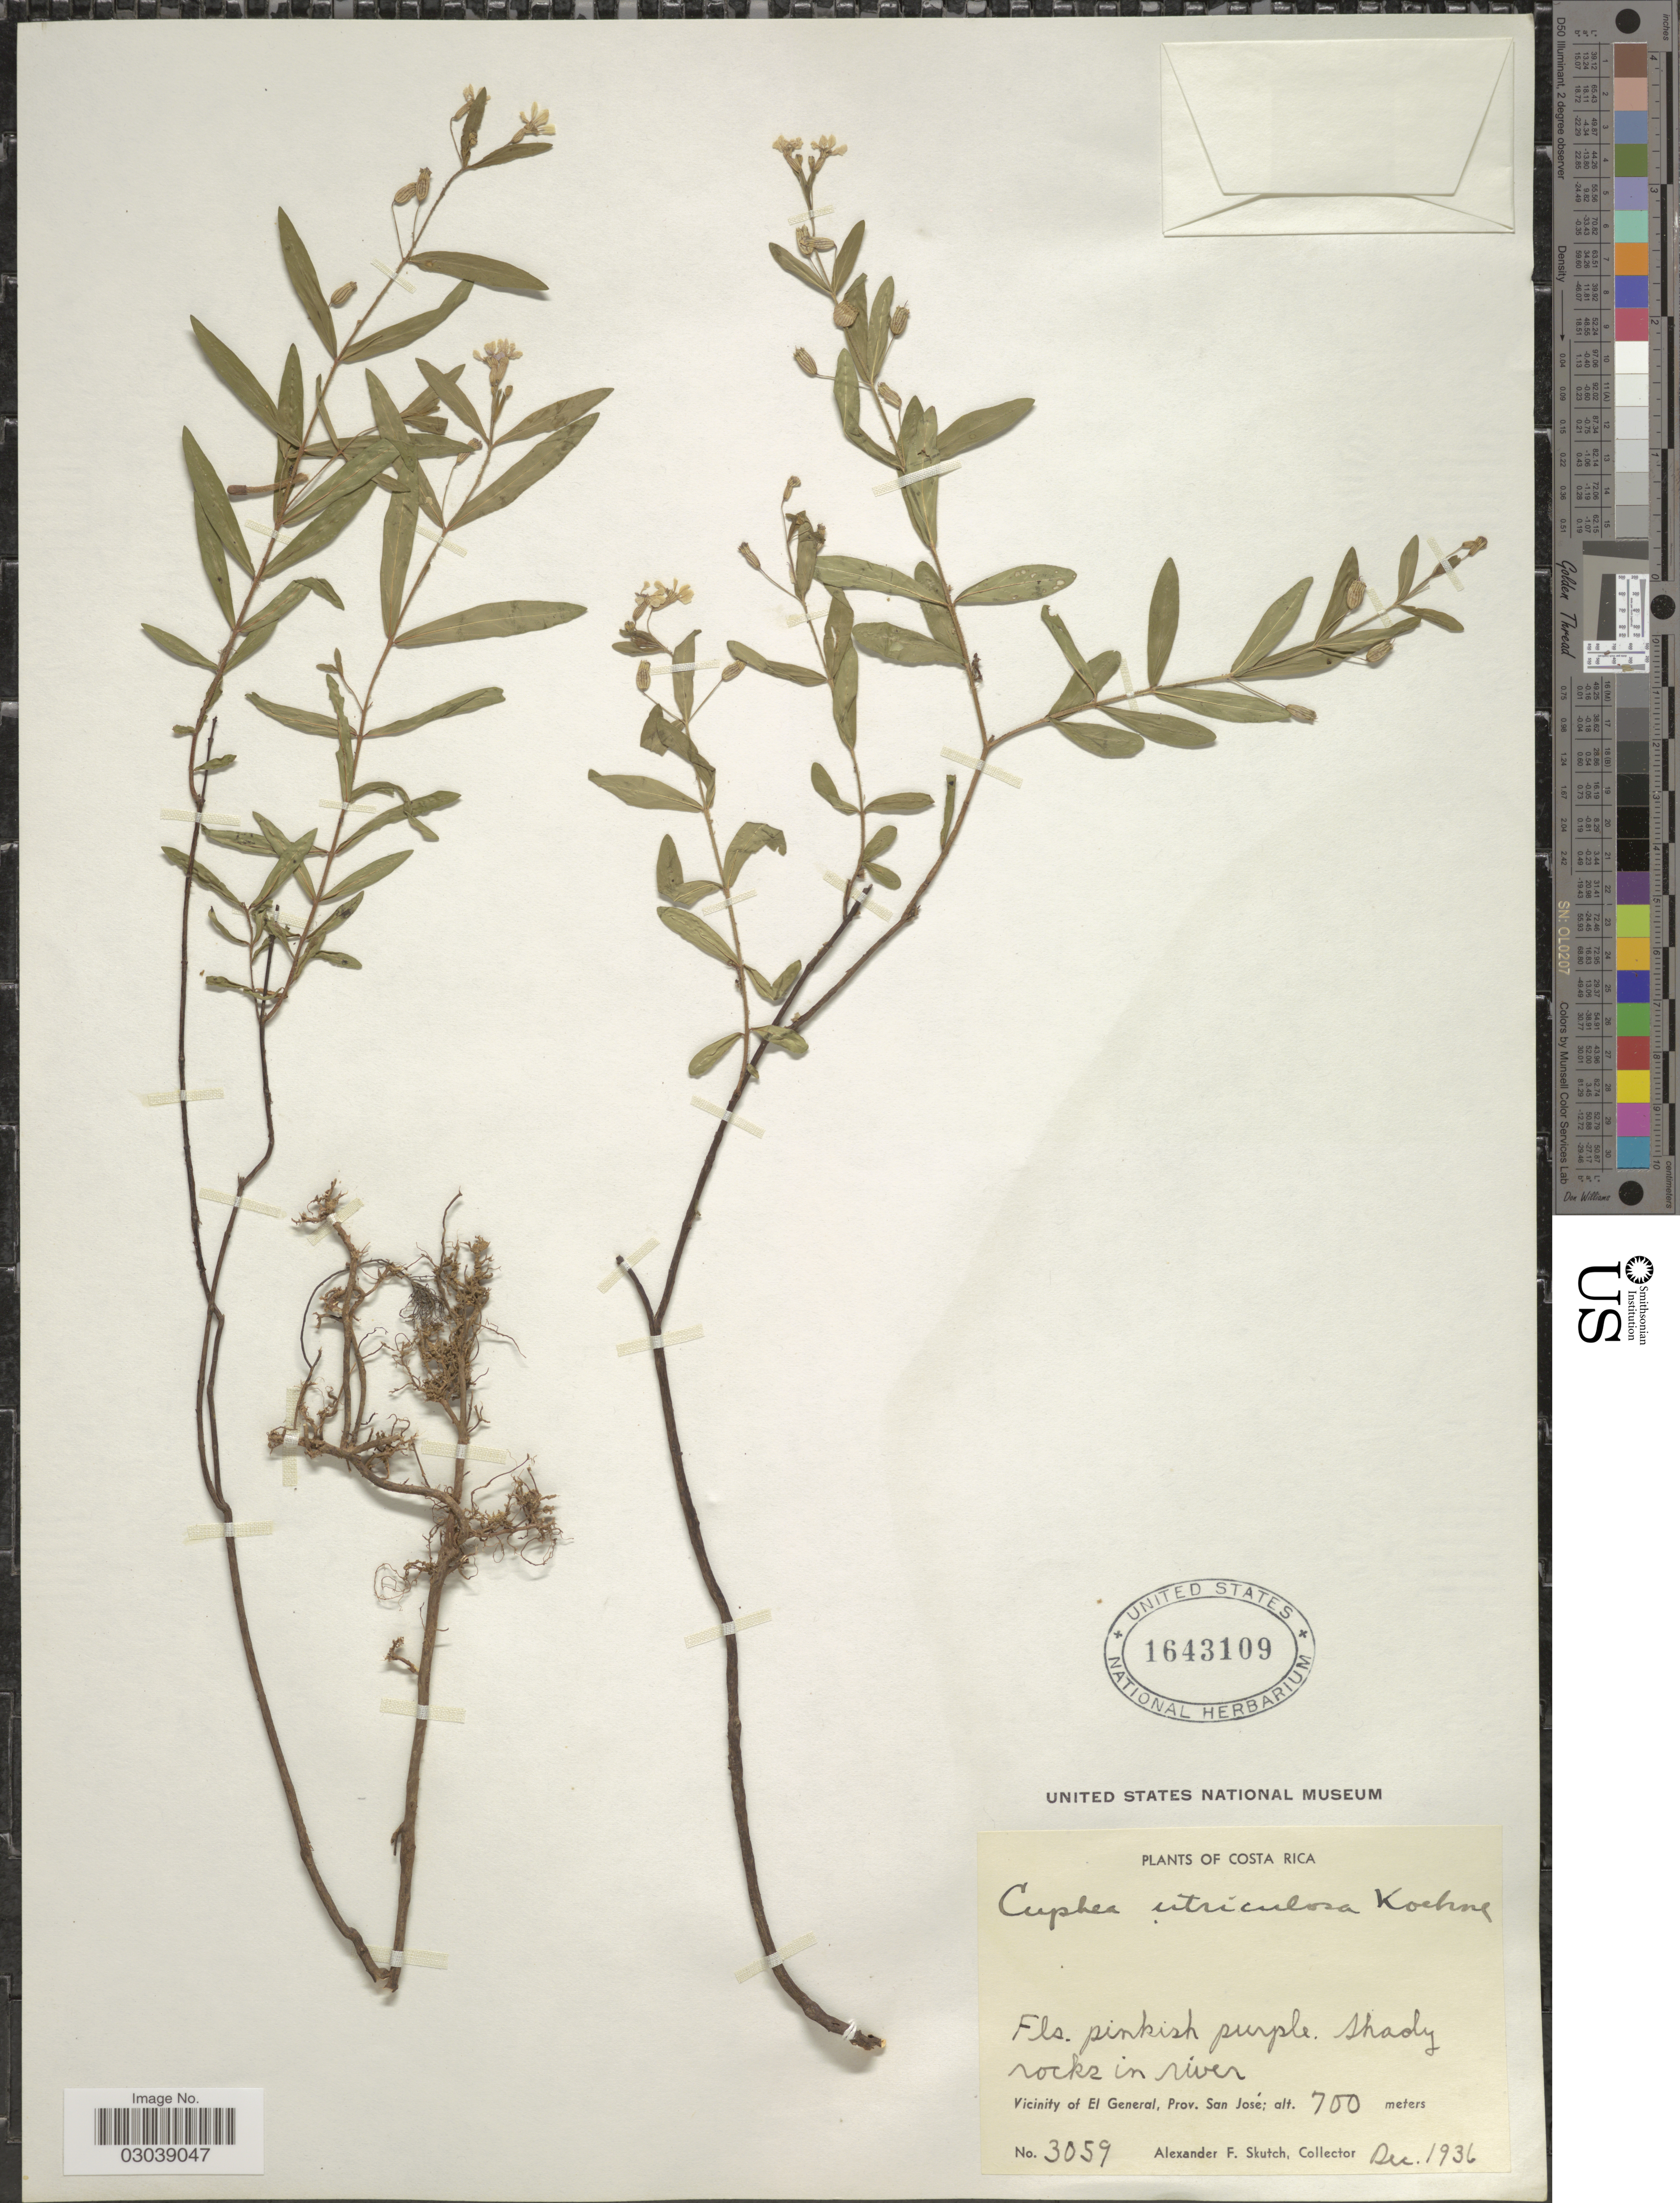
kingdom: Plantae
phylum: Tracheophyta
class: Magnoliopsida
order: Myrtales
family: Lythraceae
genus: Cuphea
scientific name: Cuphea utriculosa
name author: Koehne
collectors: A. F. Skutch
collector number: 3059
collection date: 1936-12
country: Costa Rica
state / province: San José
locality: Vicinity of El General, Prov. San José.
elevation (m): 700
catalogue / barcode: US 1643109